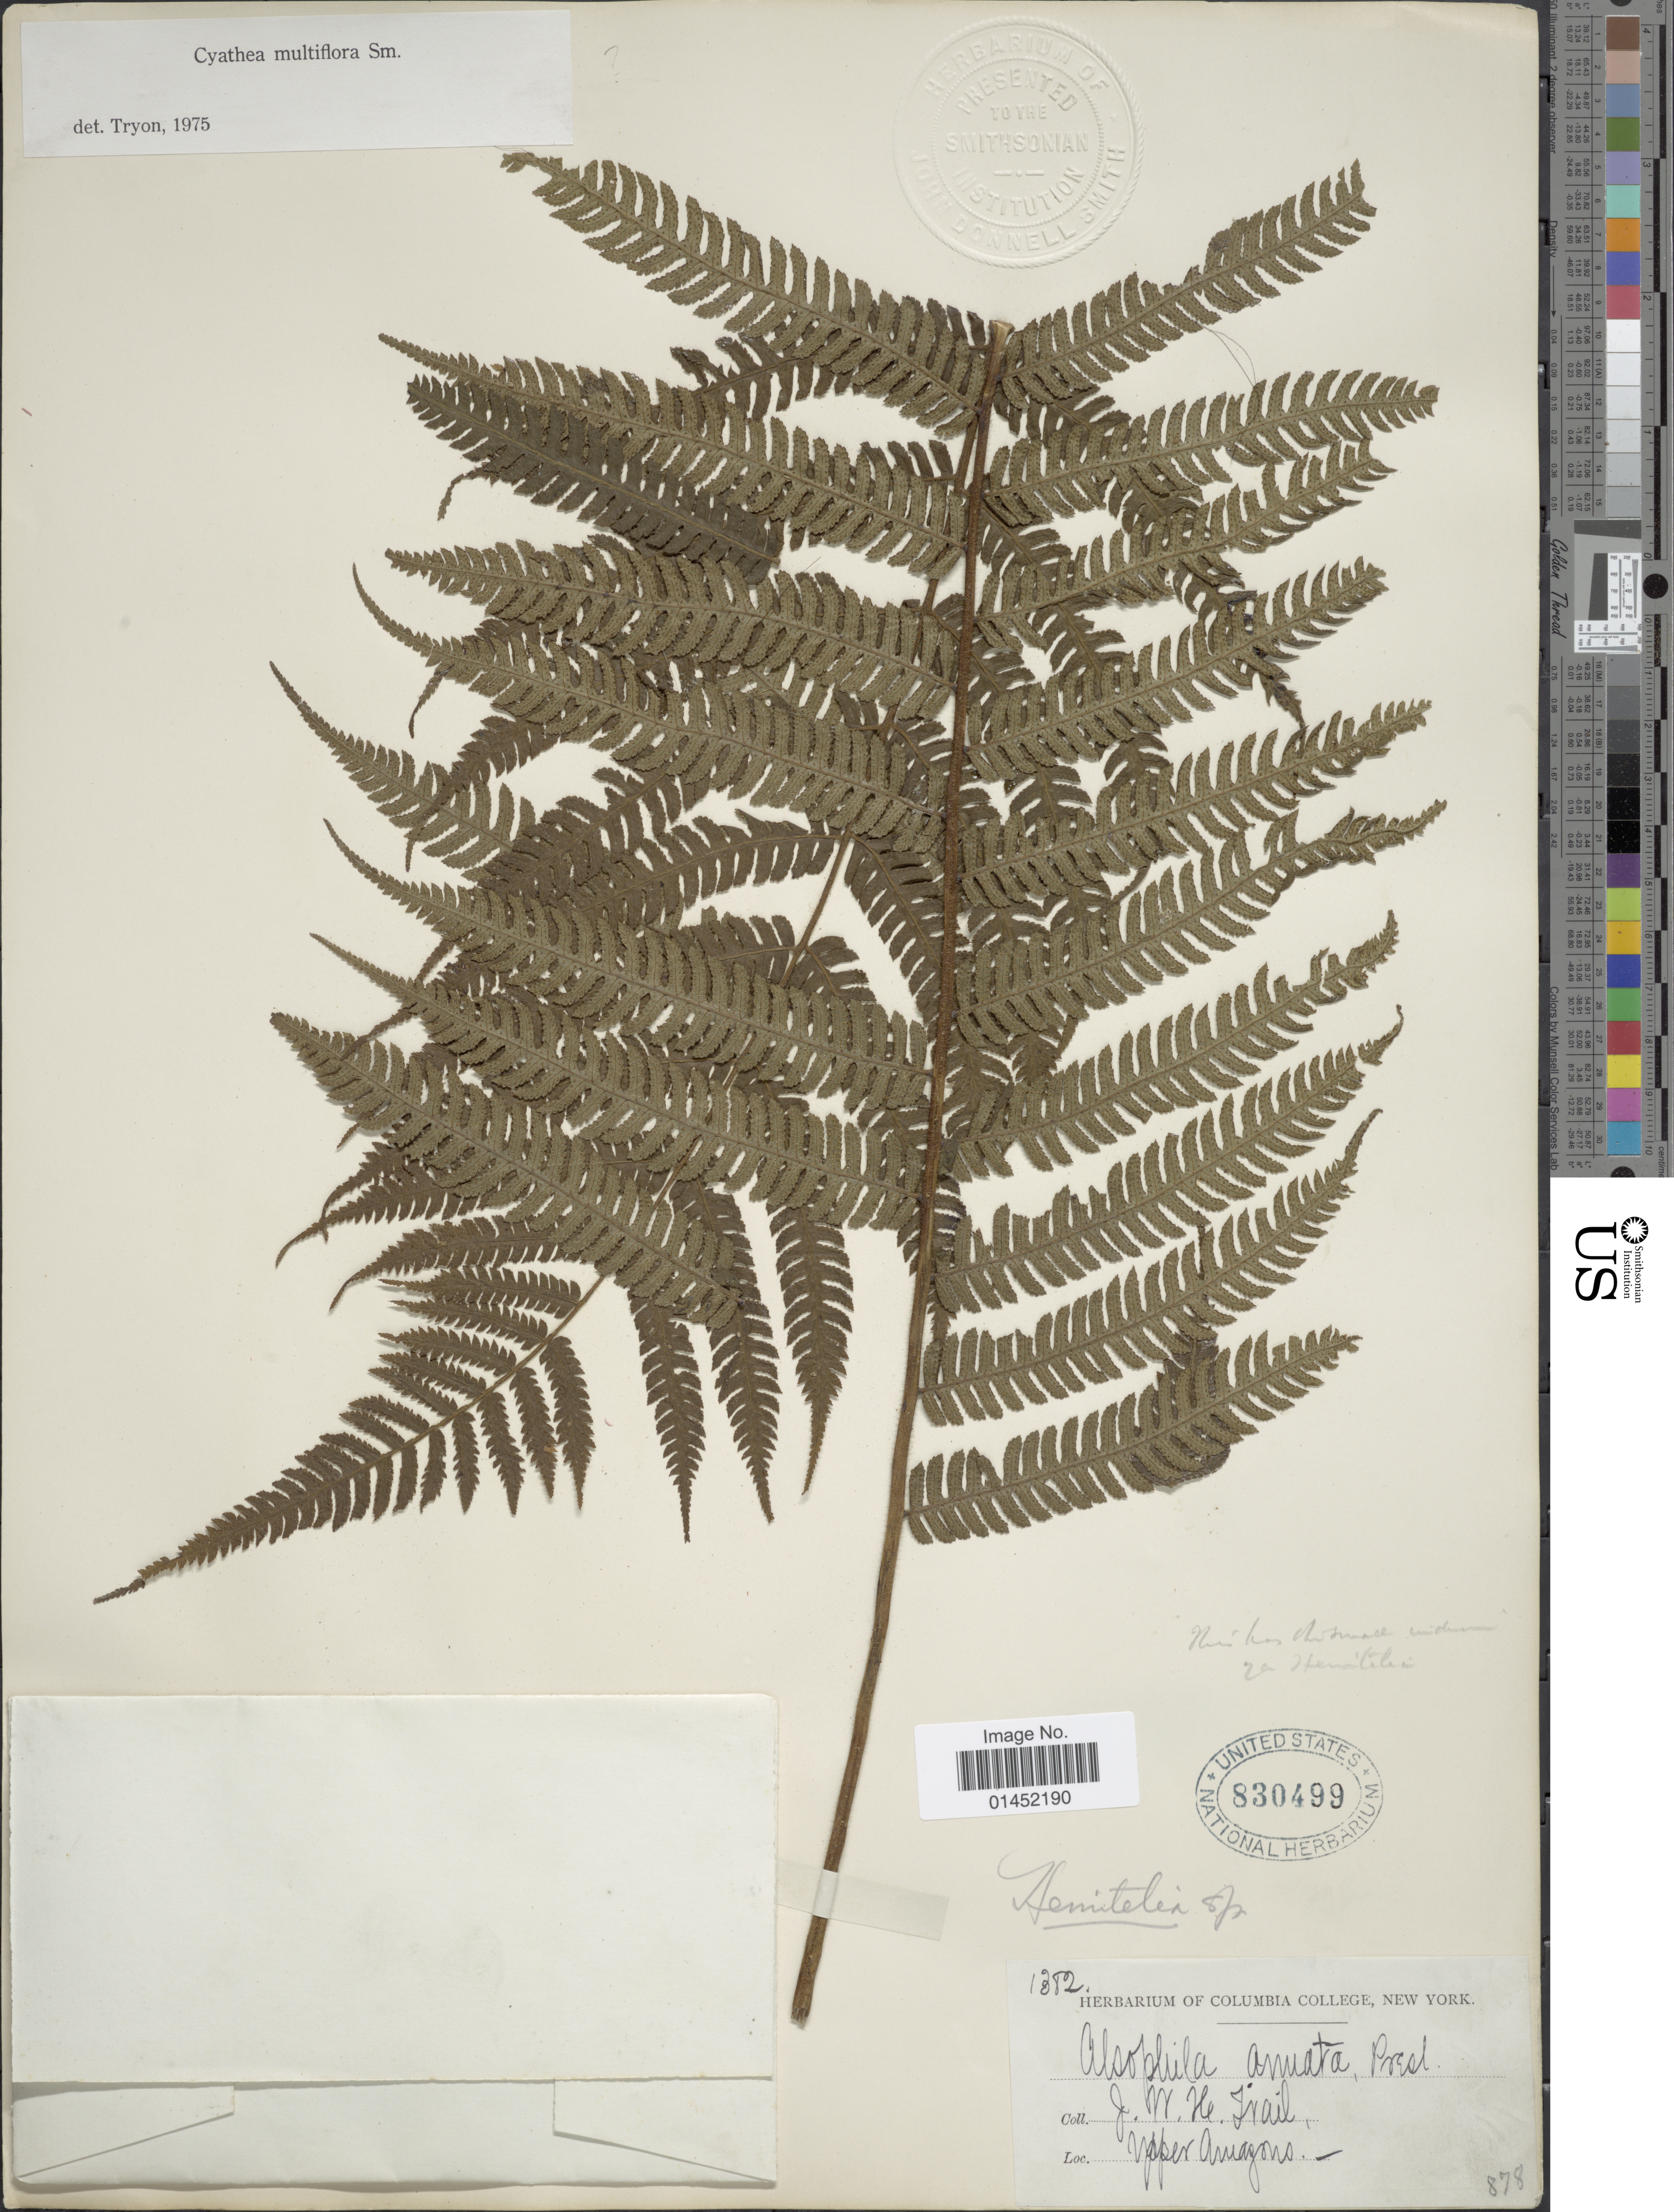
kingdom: Plantae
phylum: Tracheophyta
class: Polypodiopsida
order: Cyatheales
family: Cyatheaceae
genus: Cyathea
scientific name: Cyathea multiflora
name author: Sm.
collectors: J. Trail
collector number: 1382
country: Colombia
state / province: Amazônas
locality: Upper Amazonas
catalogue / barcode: US 830499